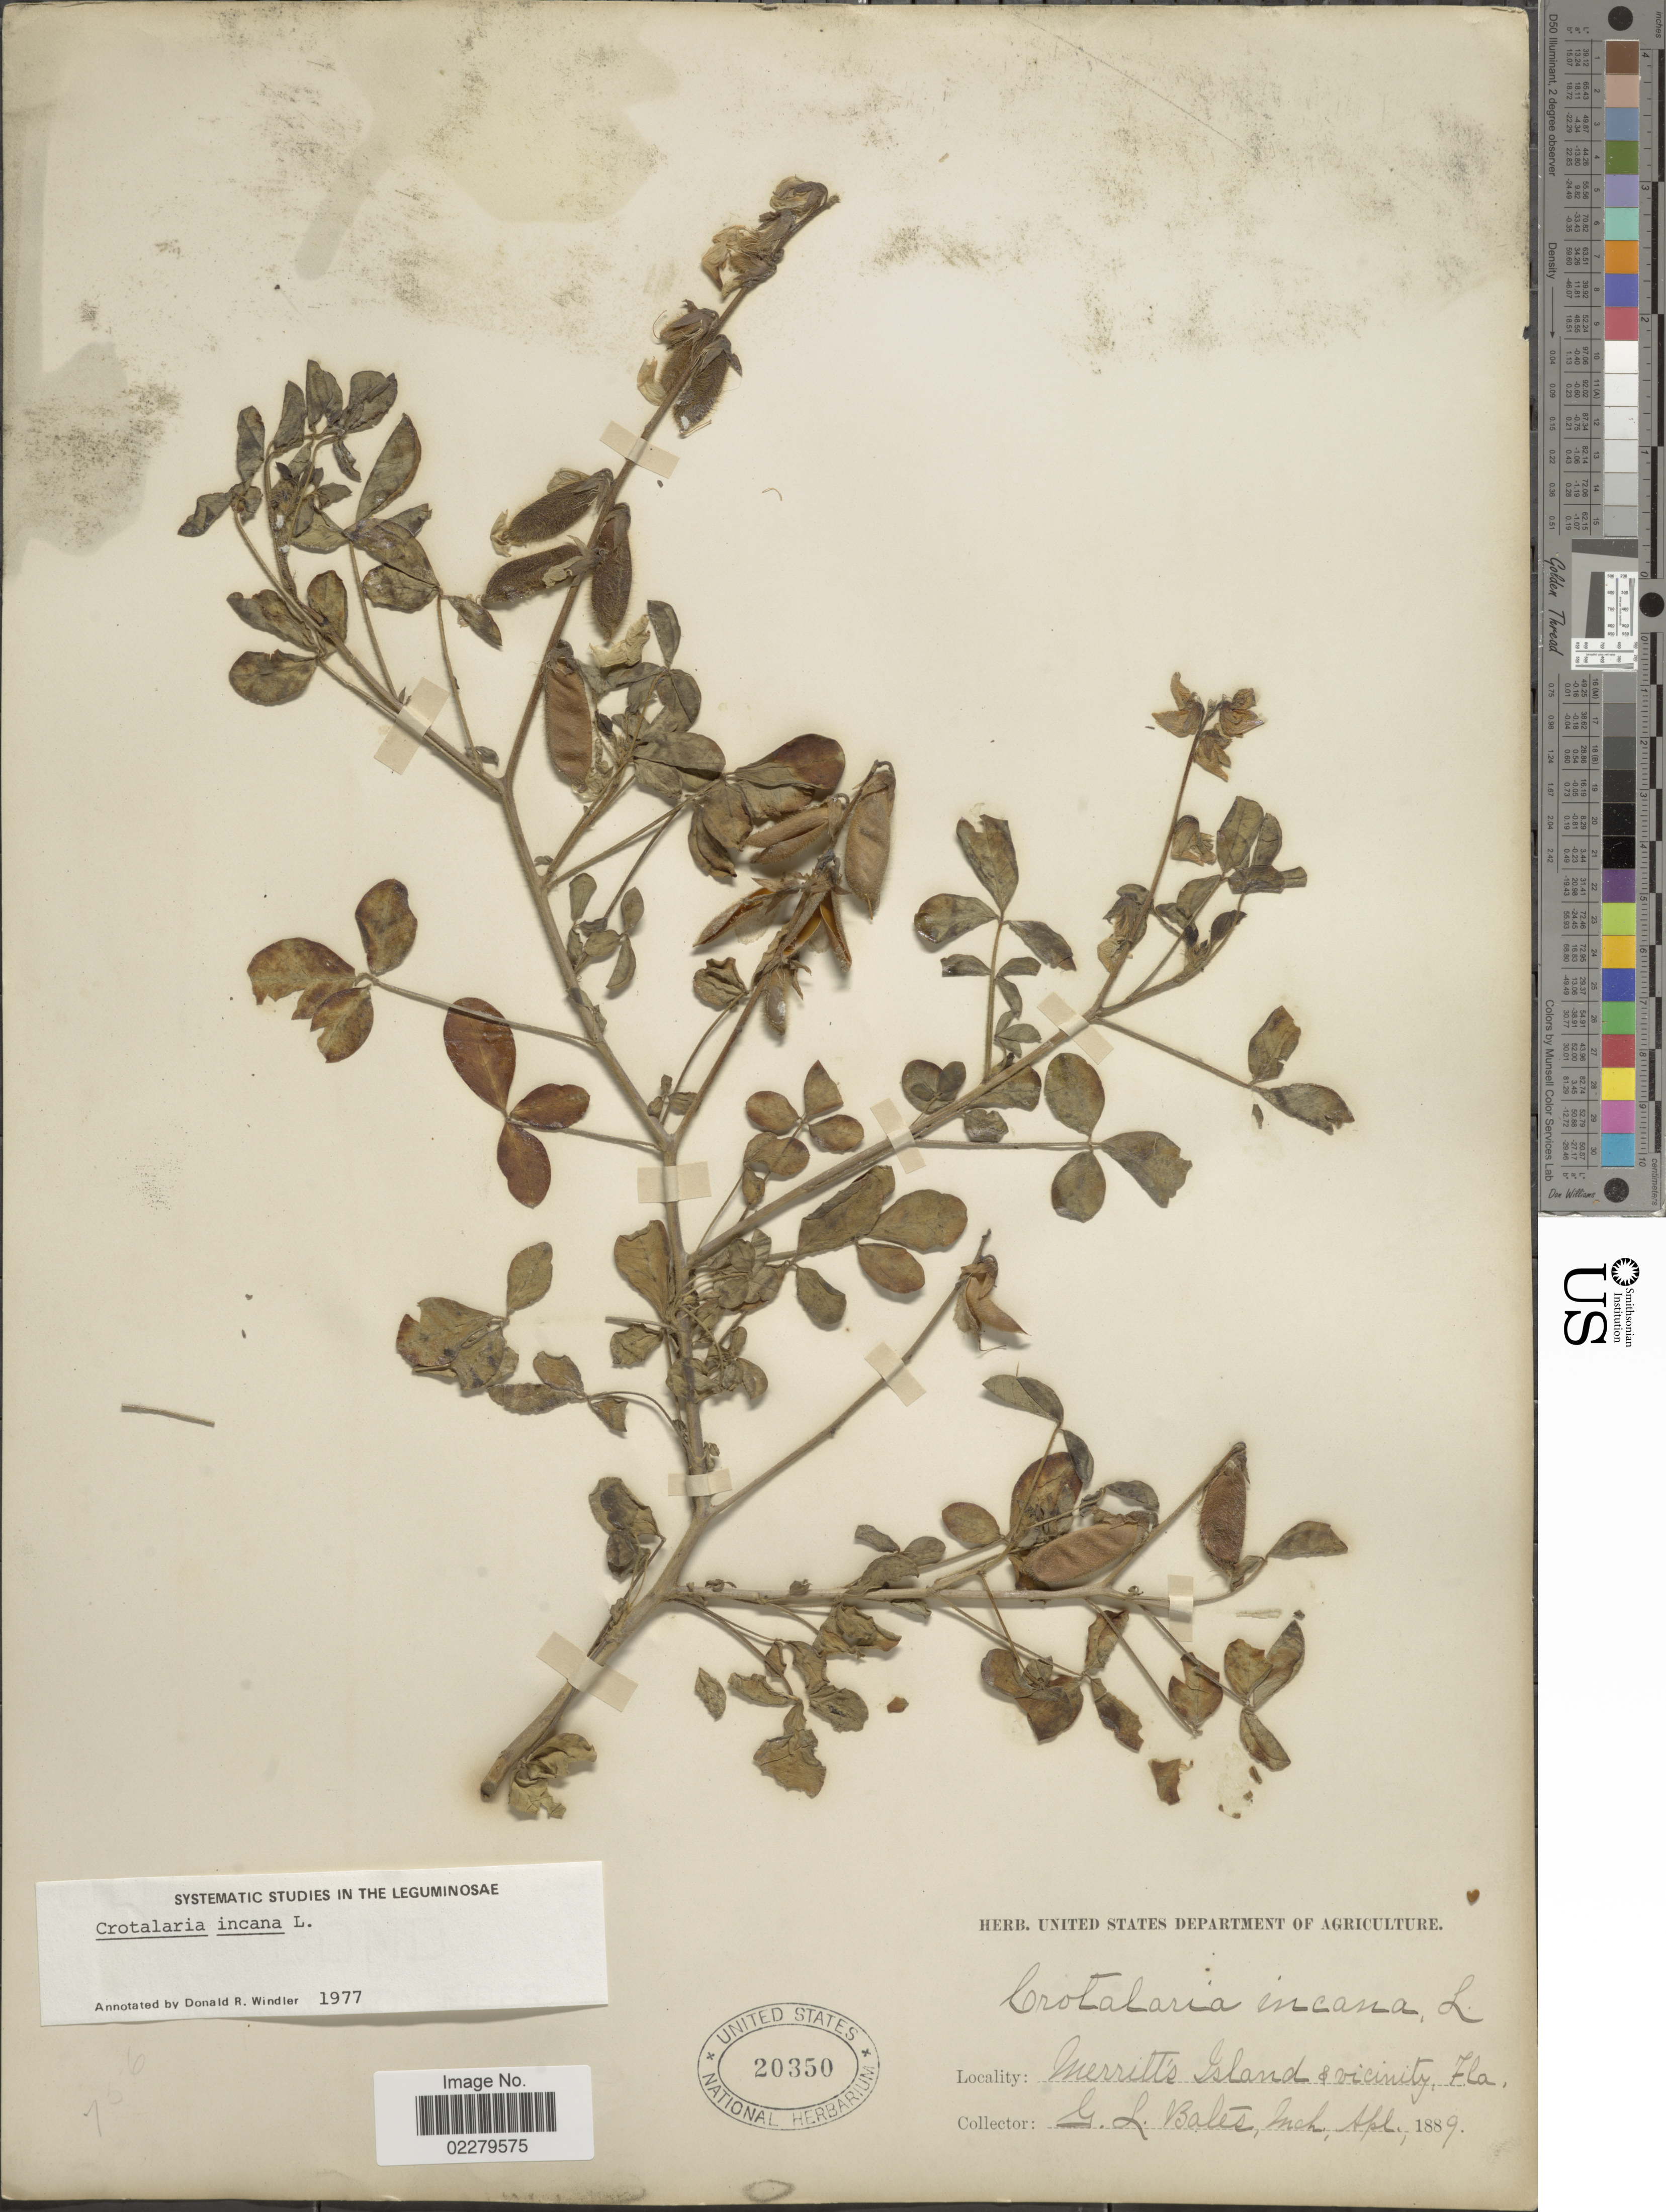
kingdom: Plantae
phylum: Tracheophyta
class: Magnoliopsida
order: Fabales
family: Fabaceae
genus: Crotalaria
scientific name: Crotalaria incana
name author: L.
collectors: G. Bates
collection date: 1889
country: United States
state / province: Florida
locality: Merritt's Island & vicinity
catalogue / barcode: US 20350